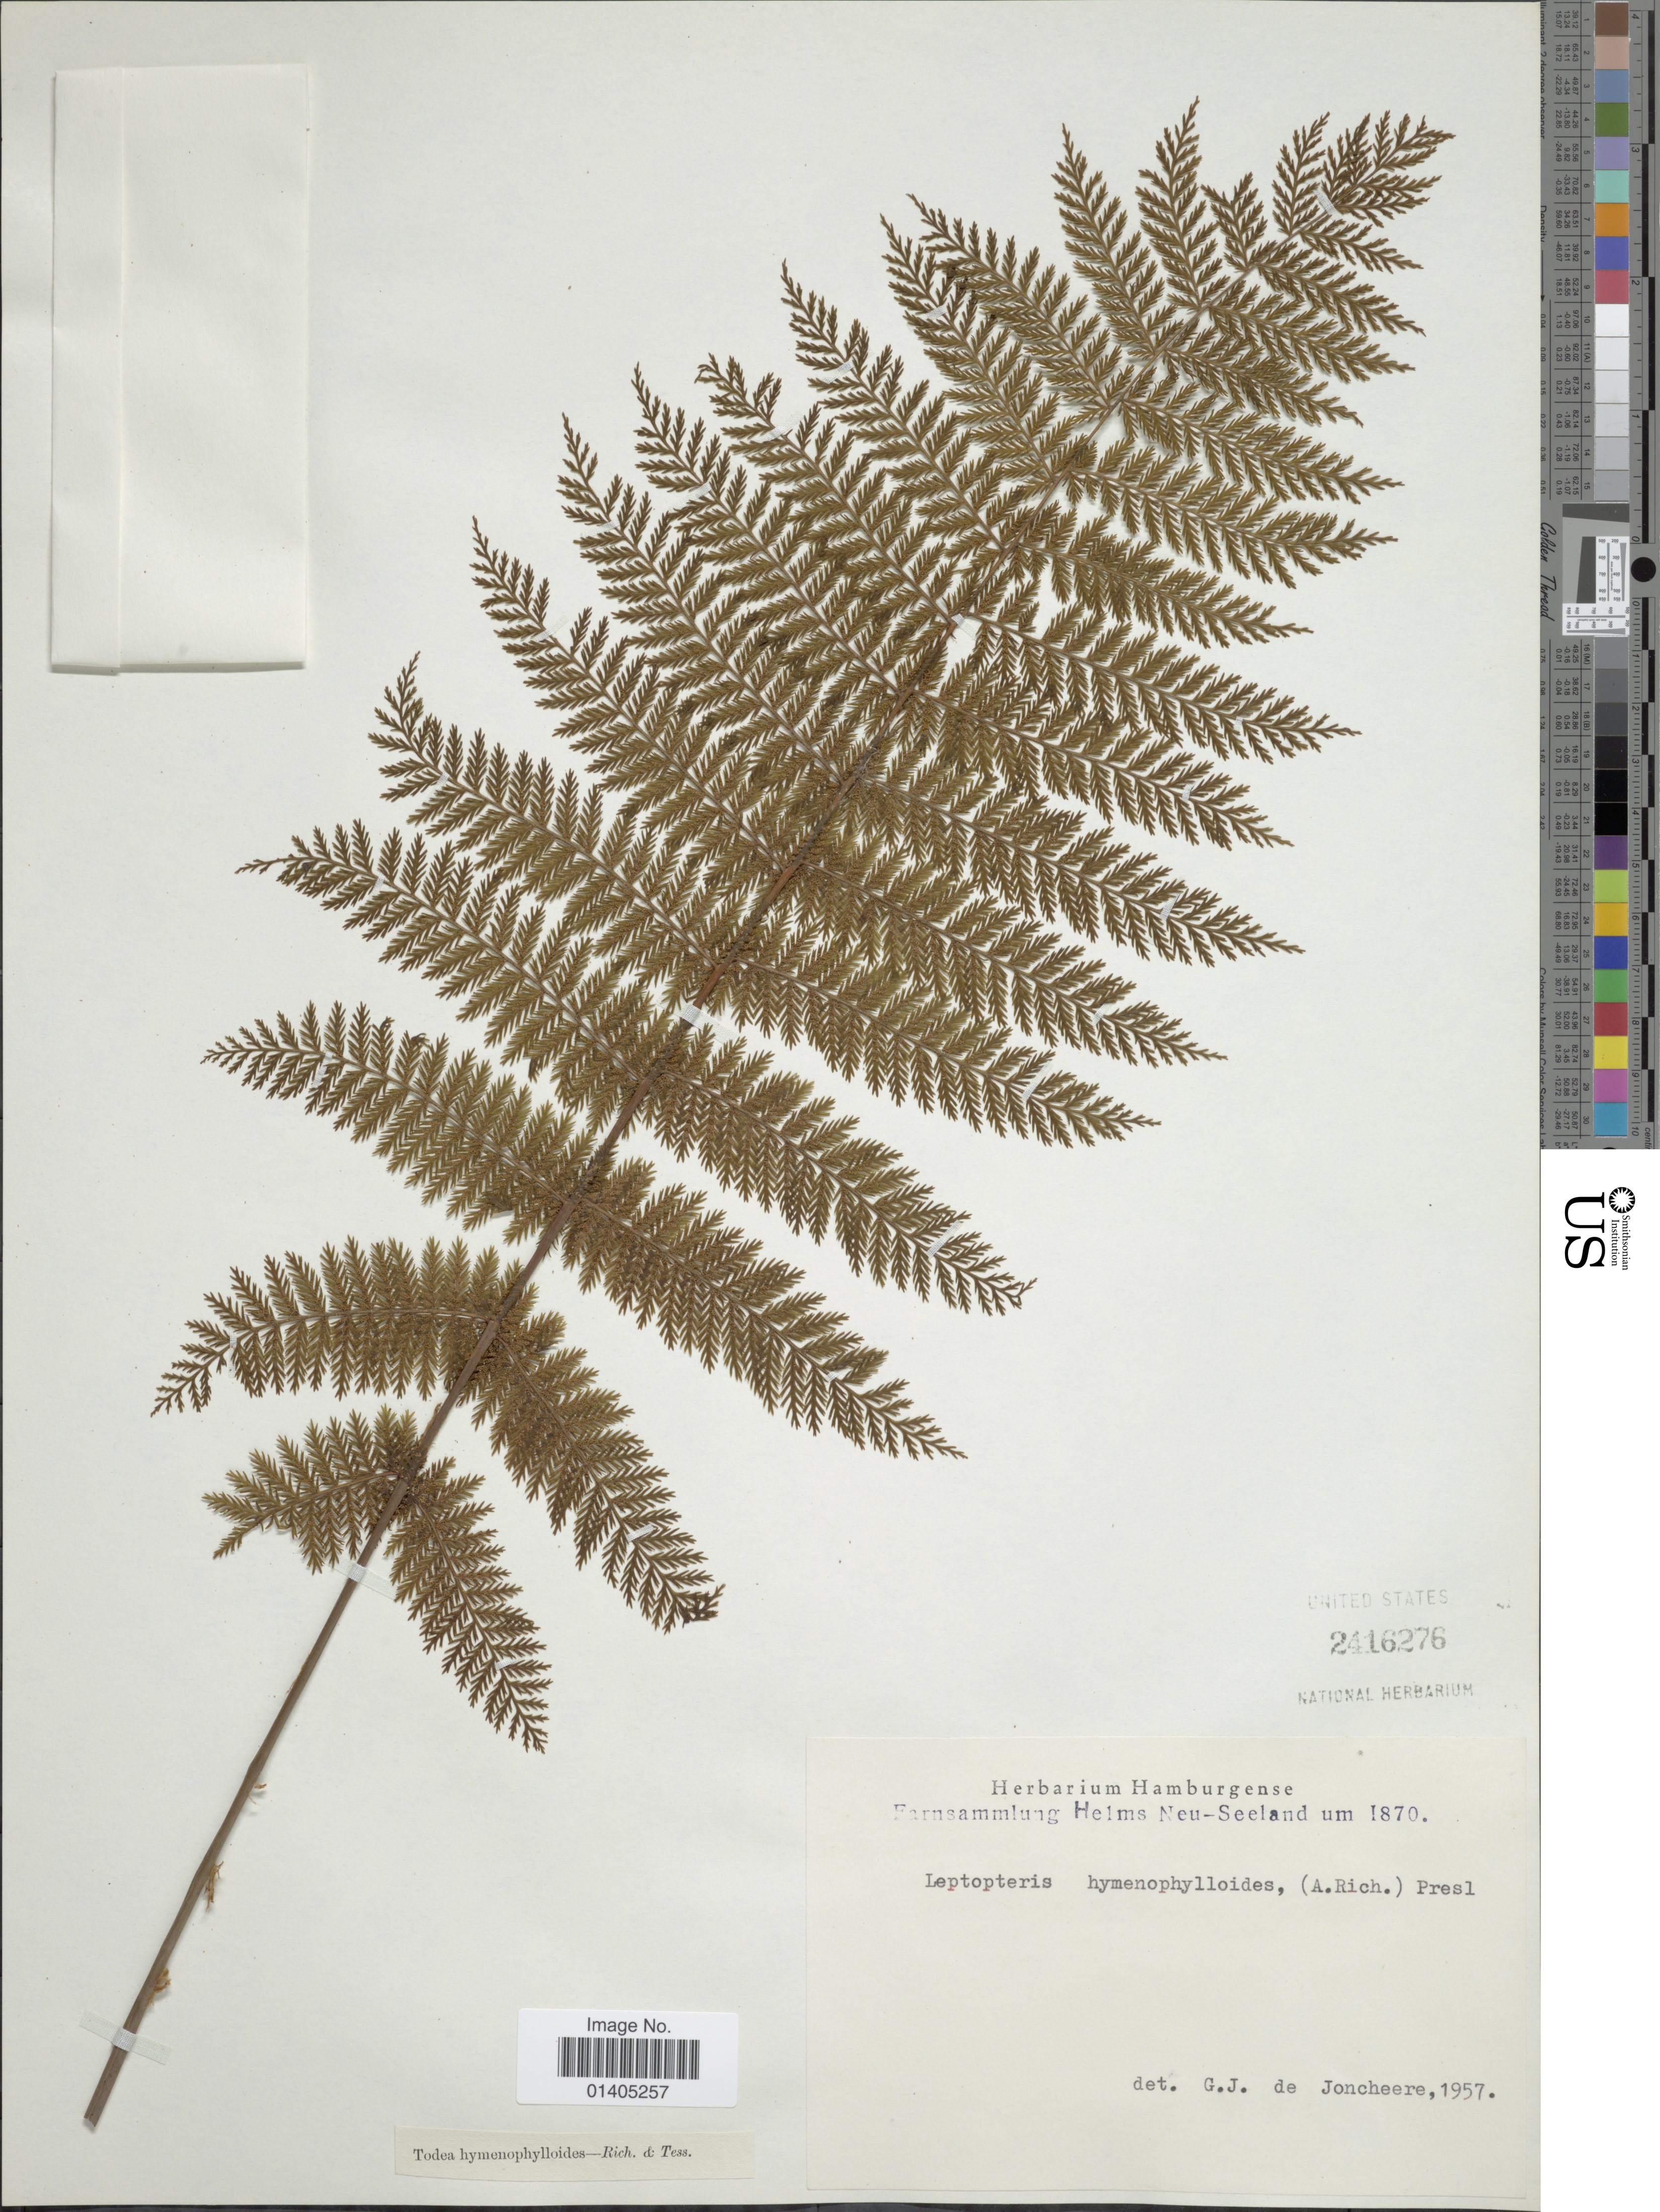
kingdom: Plantae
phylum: Tracheophyta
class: Polypodiopsida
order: Osmundales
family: Osmundaceae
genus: Leptopteris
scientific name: Leptopteris hymenophylloides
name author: (A. Rich.) C. Presl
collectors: F. Helms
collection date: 1870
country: New Zealand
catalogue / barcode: US 2416276